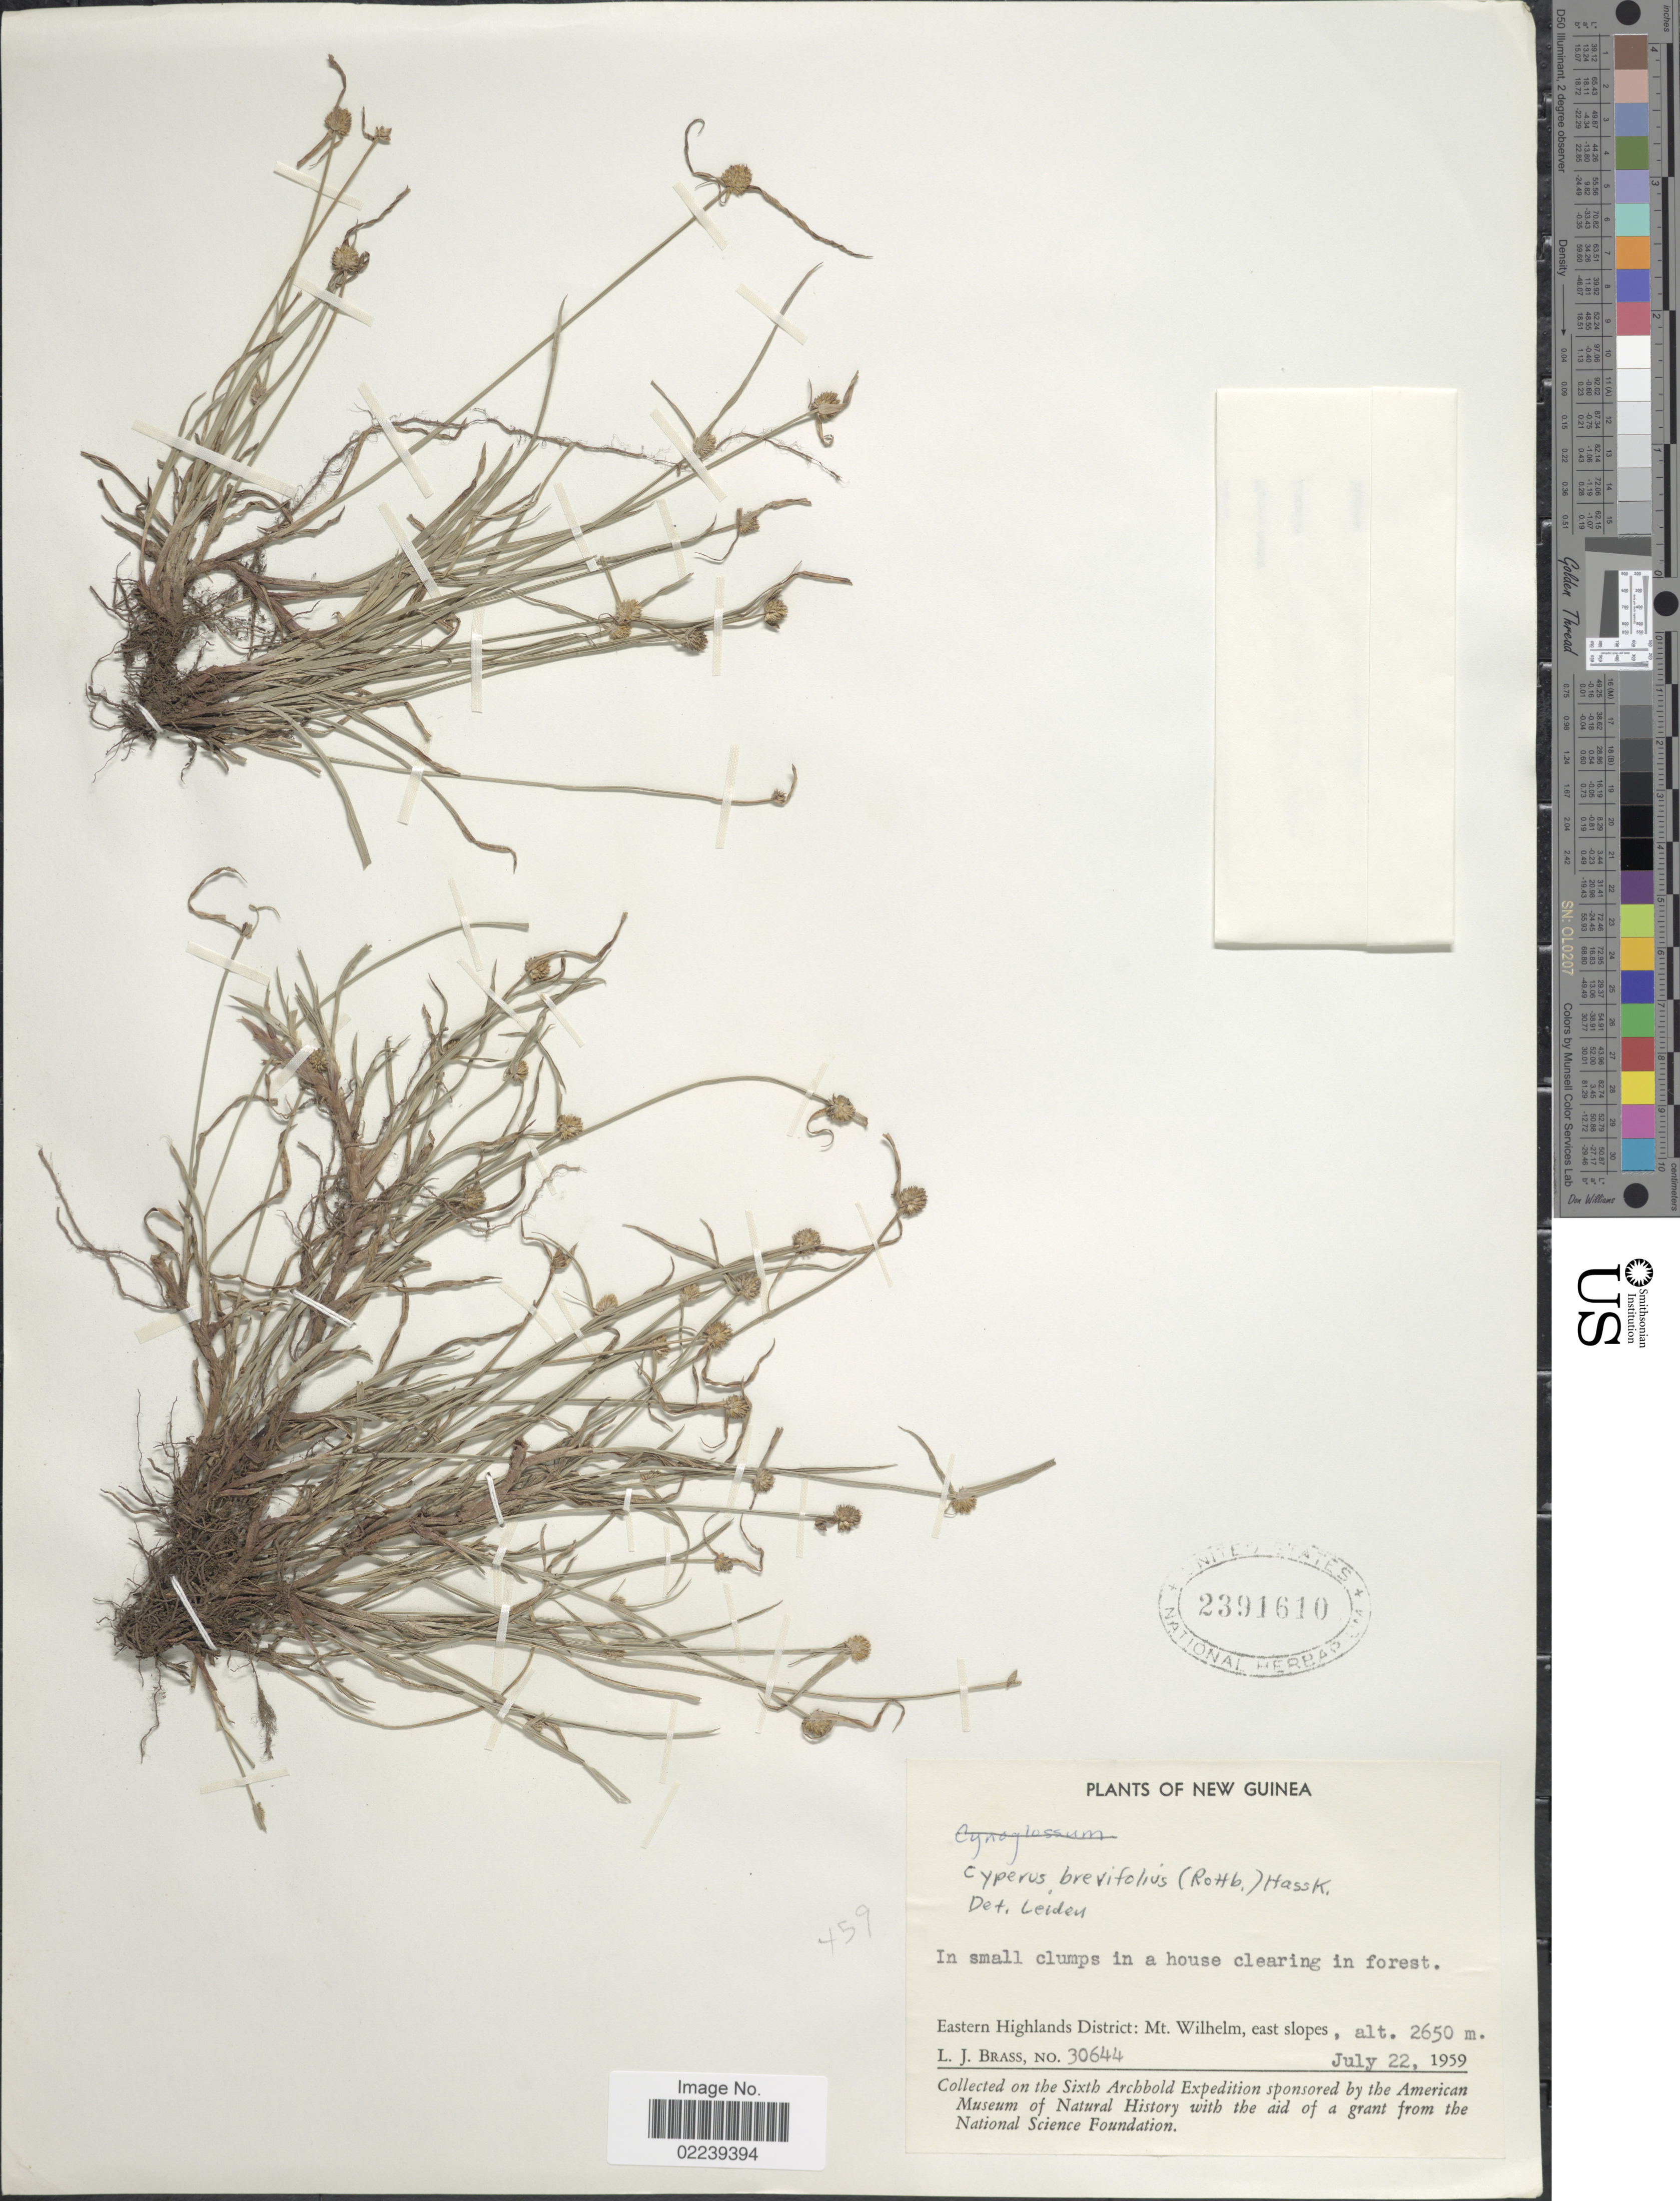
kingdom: Plantae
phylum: Tracheophyta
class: Liliopsida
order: Poales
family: Cyperaceae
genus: Cyperus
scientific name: Cyperus brevifolius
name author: (Rottb.) Hassk.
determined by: Strong, M. T., (US), Smithsonian Institution - National Museum of Natural History (UNITED STATES)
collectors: L. J. Brass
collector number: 30644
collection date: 1959-07-22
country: Papua New Guinea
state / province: Eastern Highlands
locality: New Guinea, in small clumps in a house clearing in forest, Eastern Highlands District: Mt Wilhelm, east slopes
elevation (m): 2650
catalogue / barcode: US 2391610